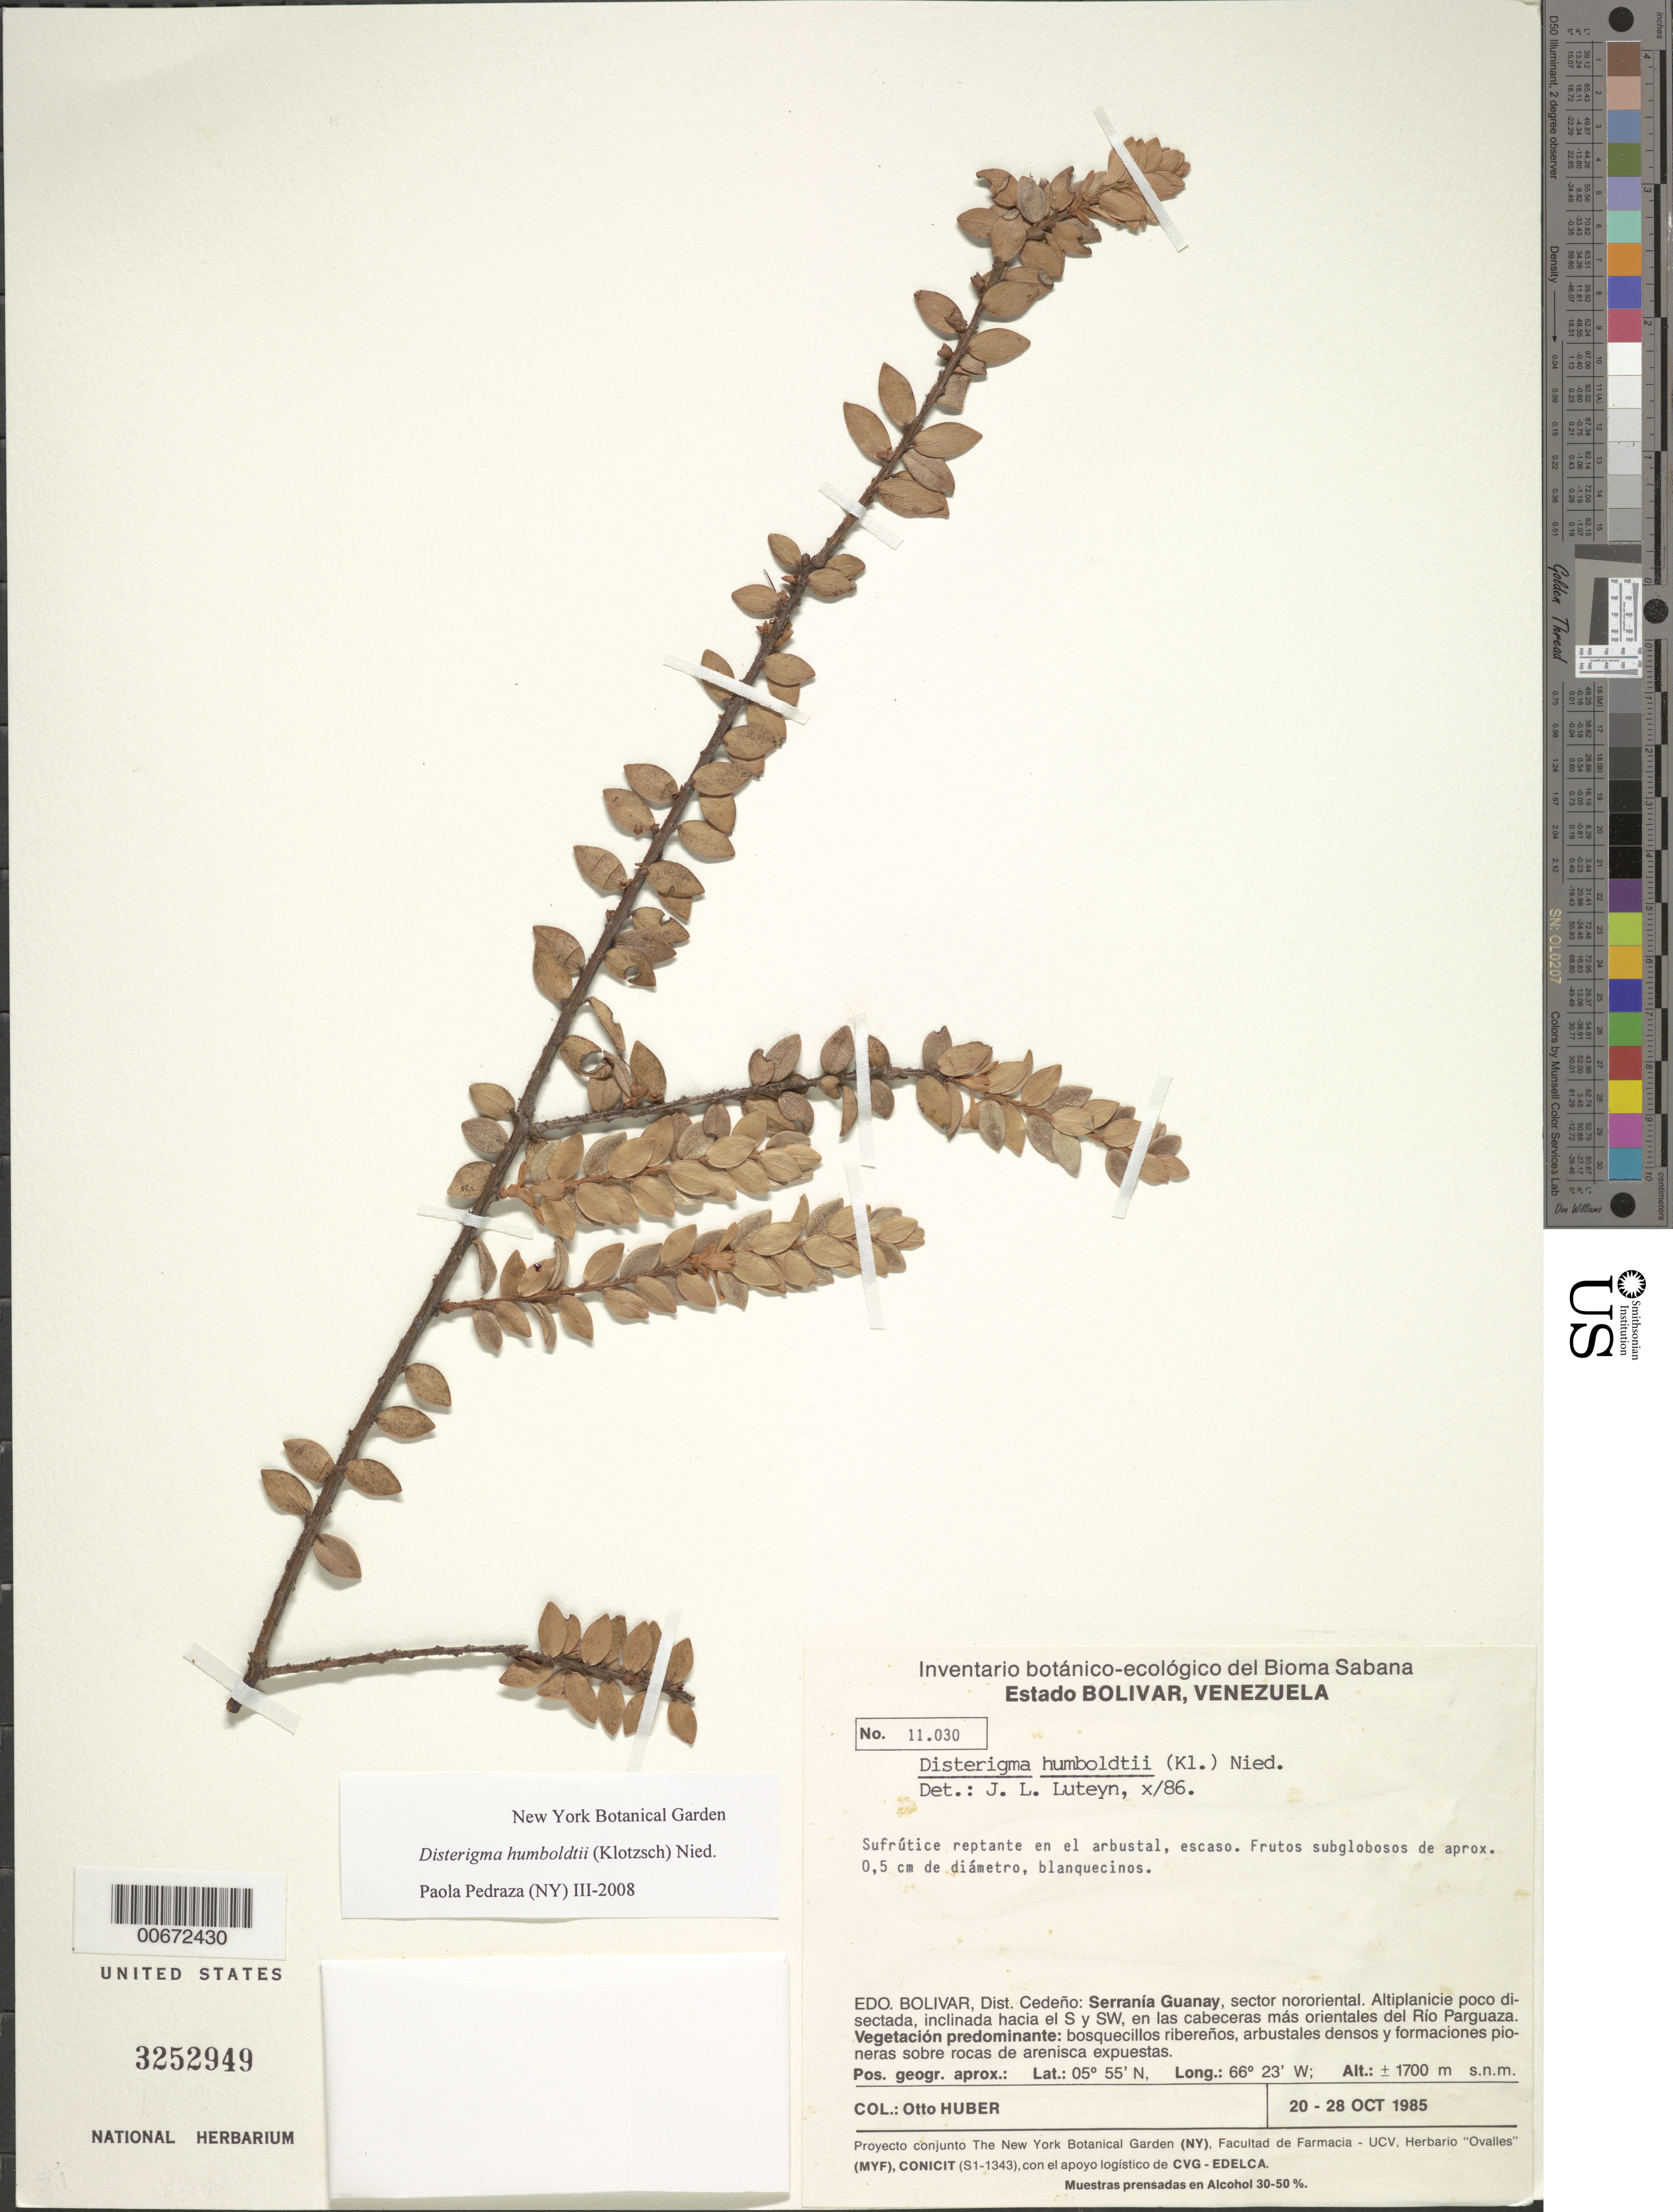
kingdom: Plantae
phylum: Tracheophyta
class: Magnoliopsida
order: Ericales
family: Ericaceae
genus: Disterigma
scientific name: Disterigma humboldtii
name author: (Klotzsch) Nied.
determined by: Luteyn, J. L.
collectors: O. Huber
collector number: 11030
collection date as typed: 20-Jan-85 to 28-Jan-85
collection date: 1985-01-20/1985-01-28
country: Venezuela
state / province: Bolívar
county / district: Cedeño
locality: Dtto. Cedeño, Serrania Guanay, orientales del Río Parguaza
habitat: Bosquecillos riberenos, arbustales densos y formaciones pioneras sobre rocas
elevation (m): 1700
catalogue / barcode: US 3252949